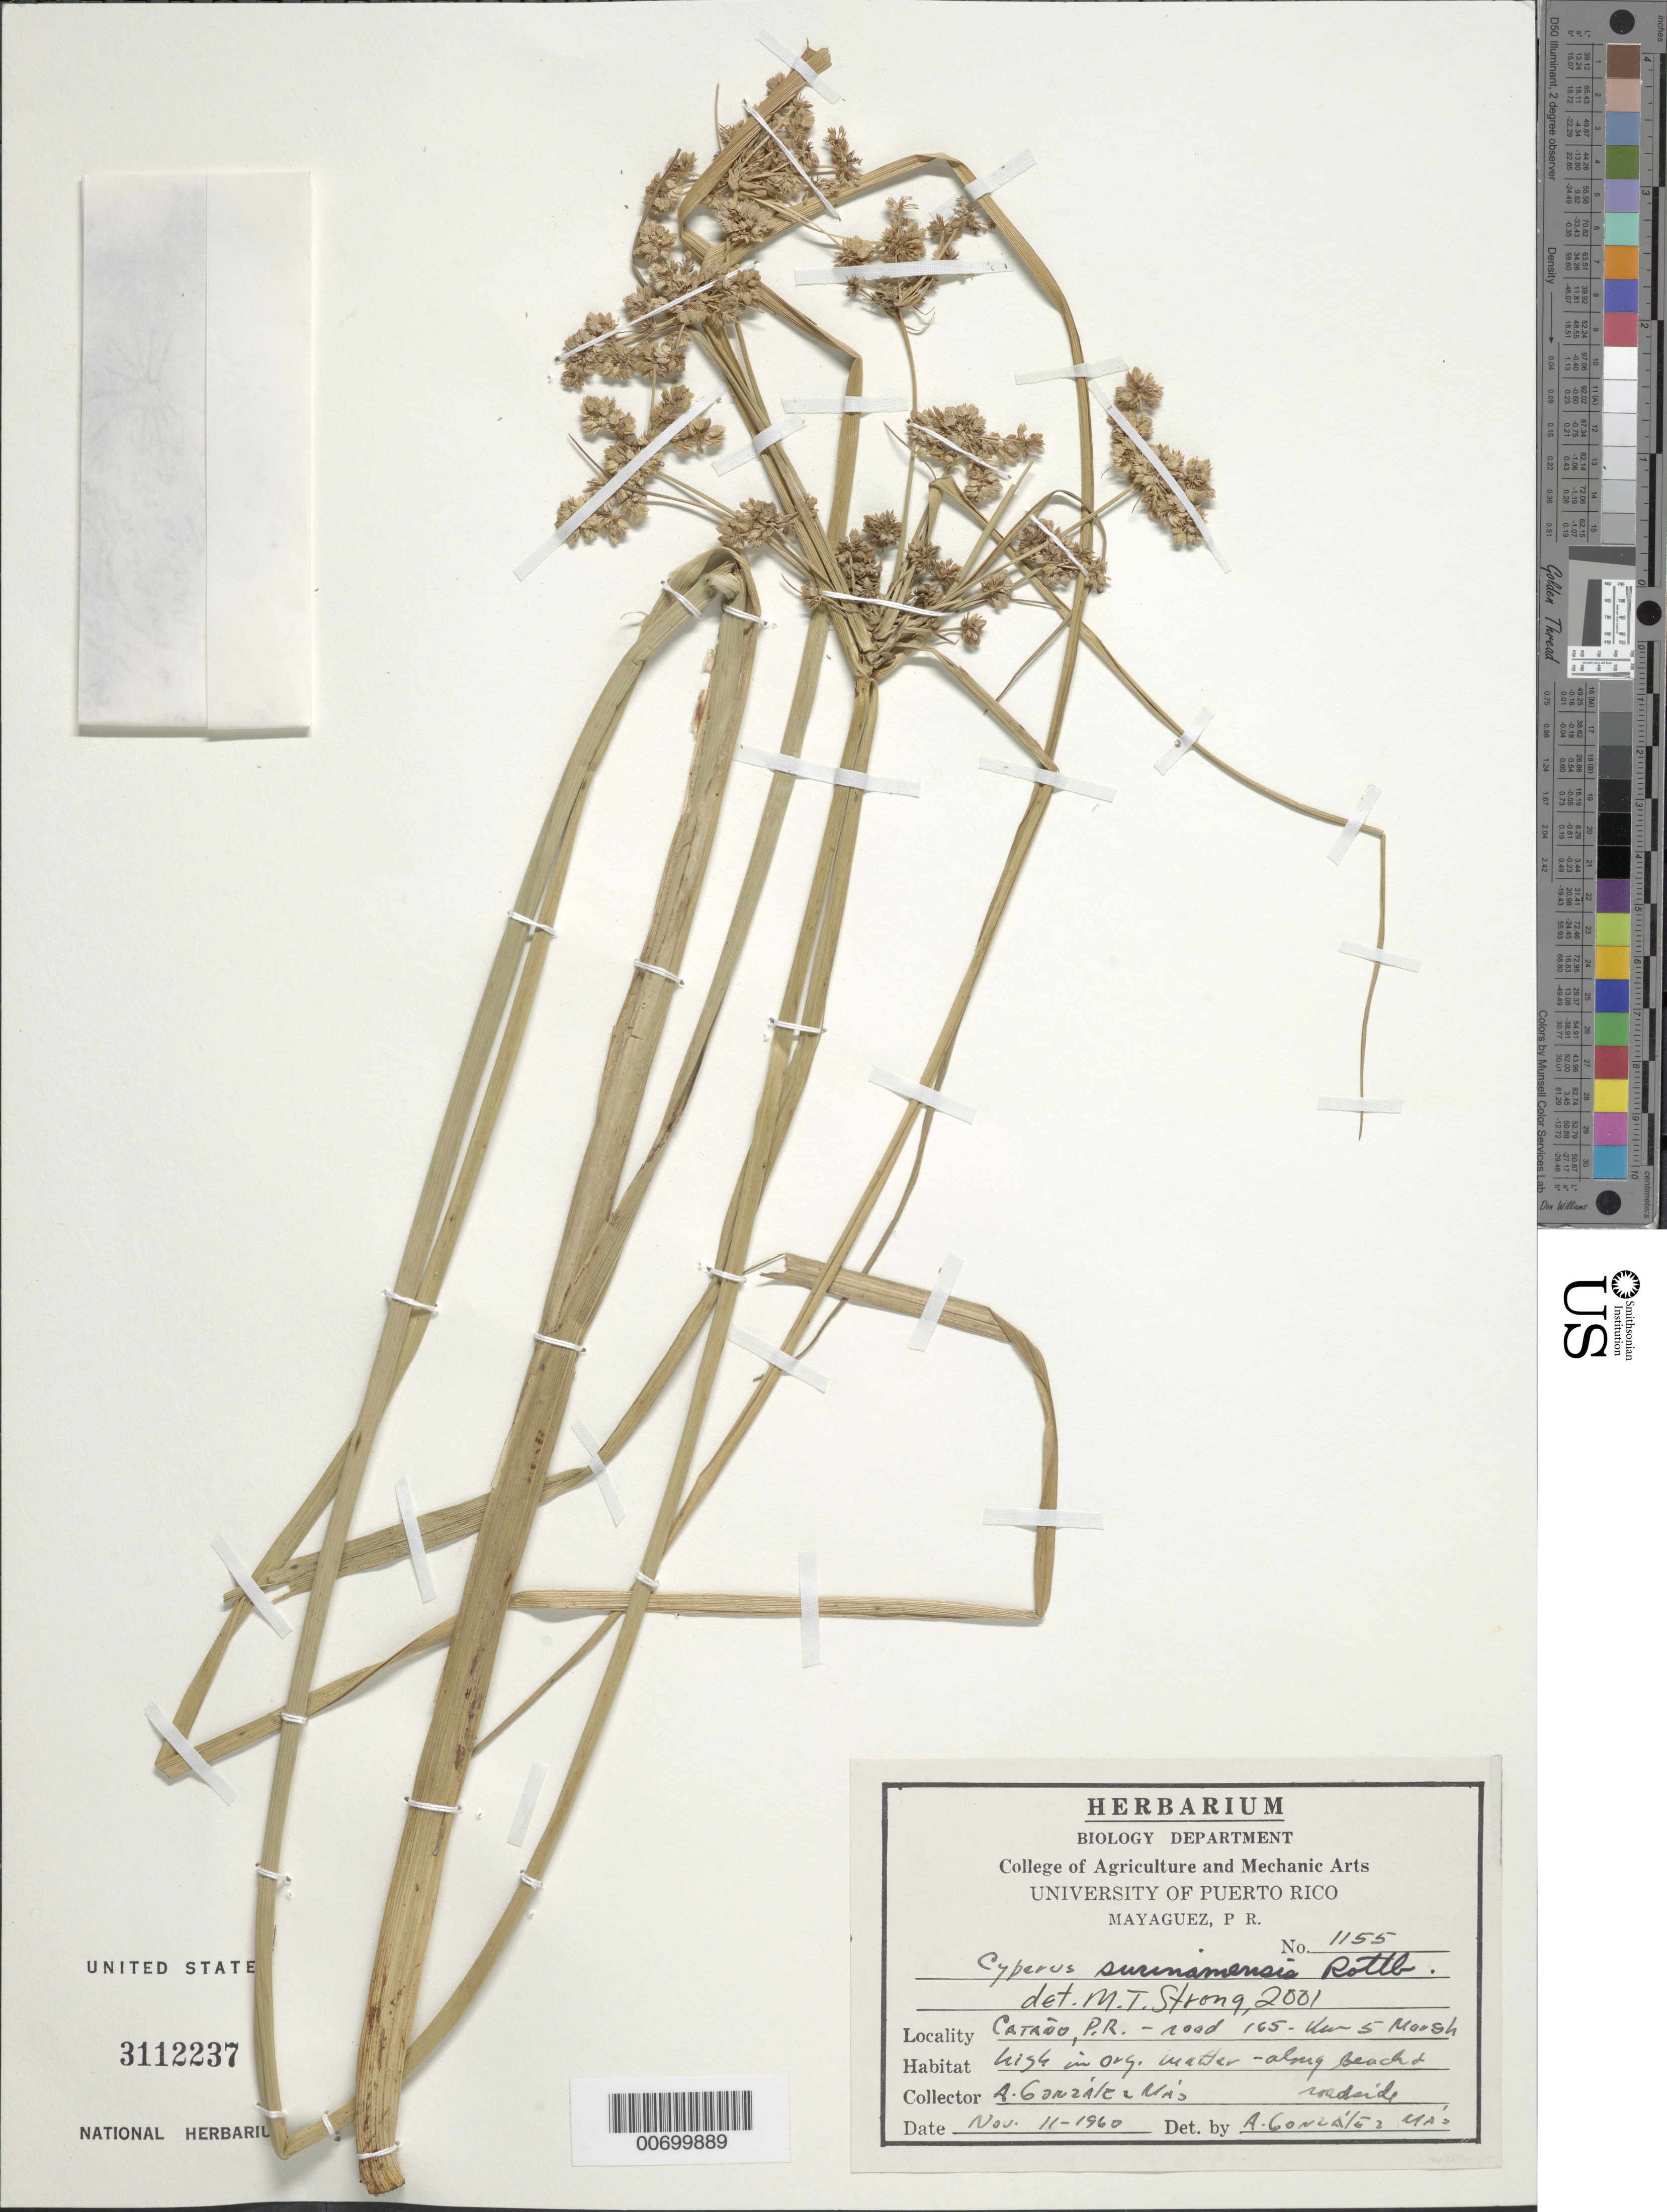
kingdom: Plantae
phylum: Tracheophyta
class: Liliopsida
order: Poales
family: Cyperaceae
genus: Cyperus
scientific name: Cyperus surinamensis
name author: Rottb.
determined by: Strong, M. T., (US), Smithsonian Institution - National Museum of Natural History (UNITED STATES)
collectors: A. González Más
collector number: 1155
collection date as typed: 11 Nov1960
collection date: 1960-11-11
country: Puerto Rico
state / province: Cataño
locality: Cataño: Rd. 165, km 5.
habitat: Marsh, along beach and roadside.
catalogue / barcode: US 3112237